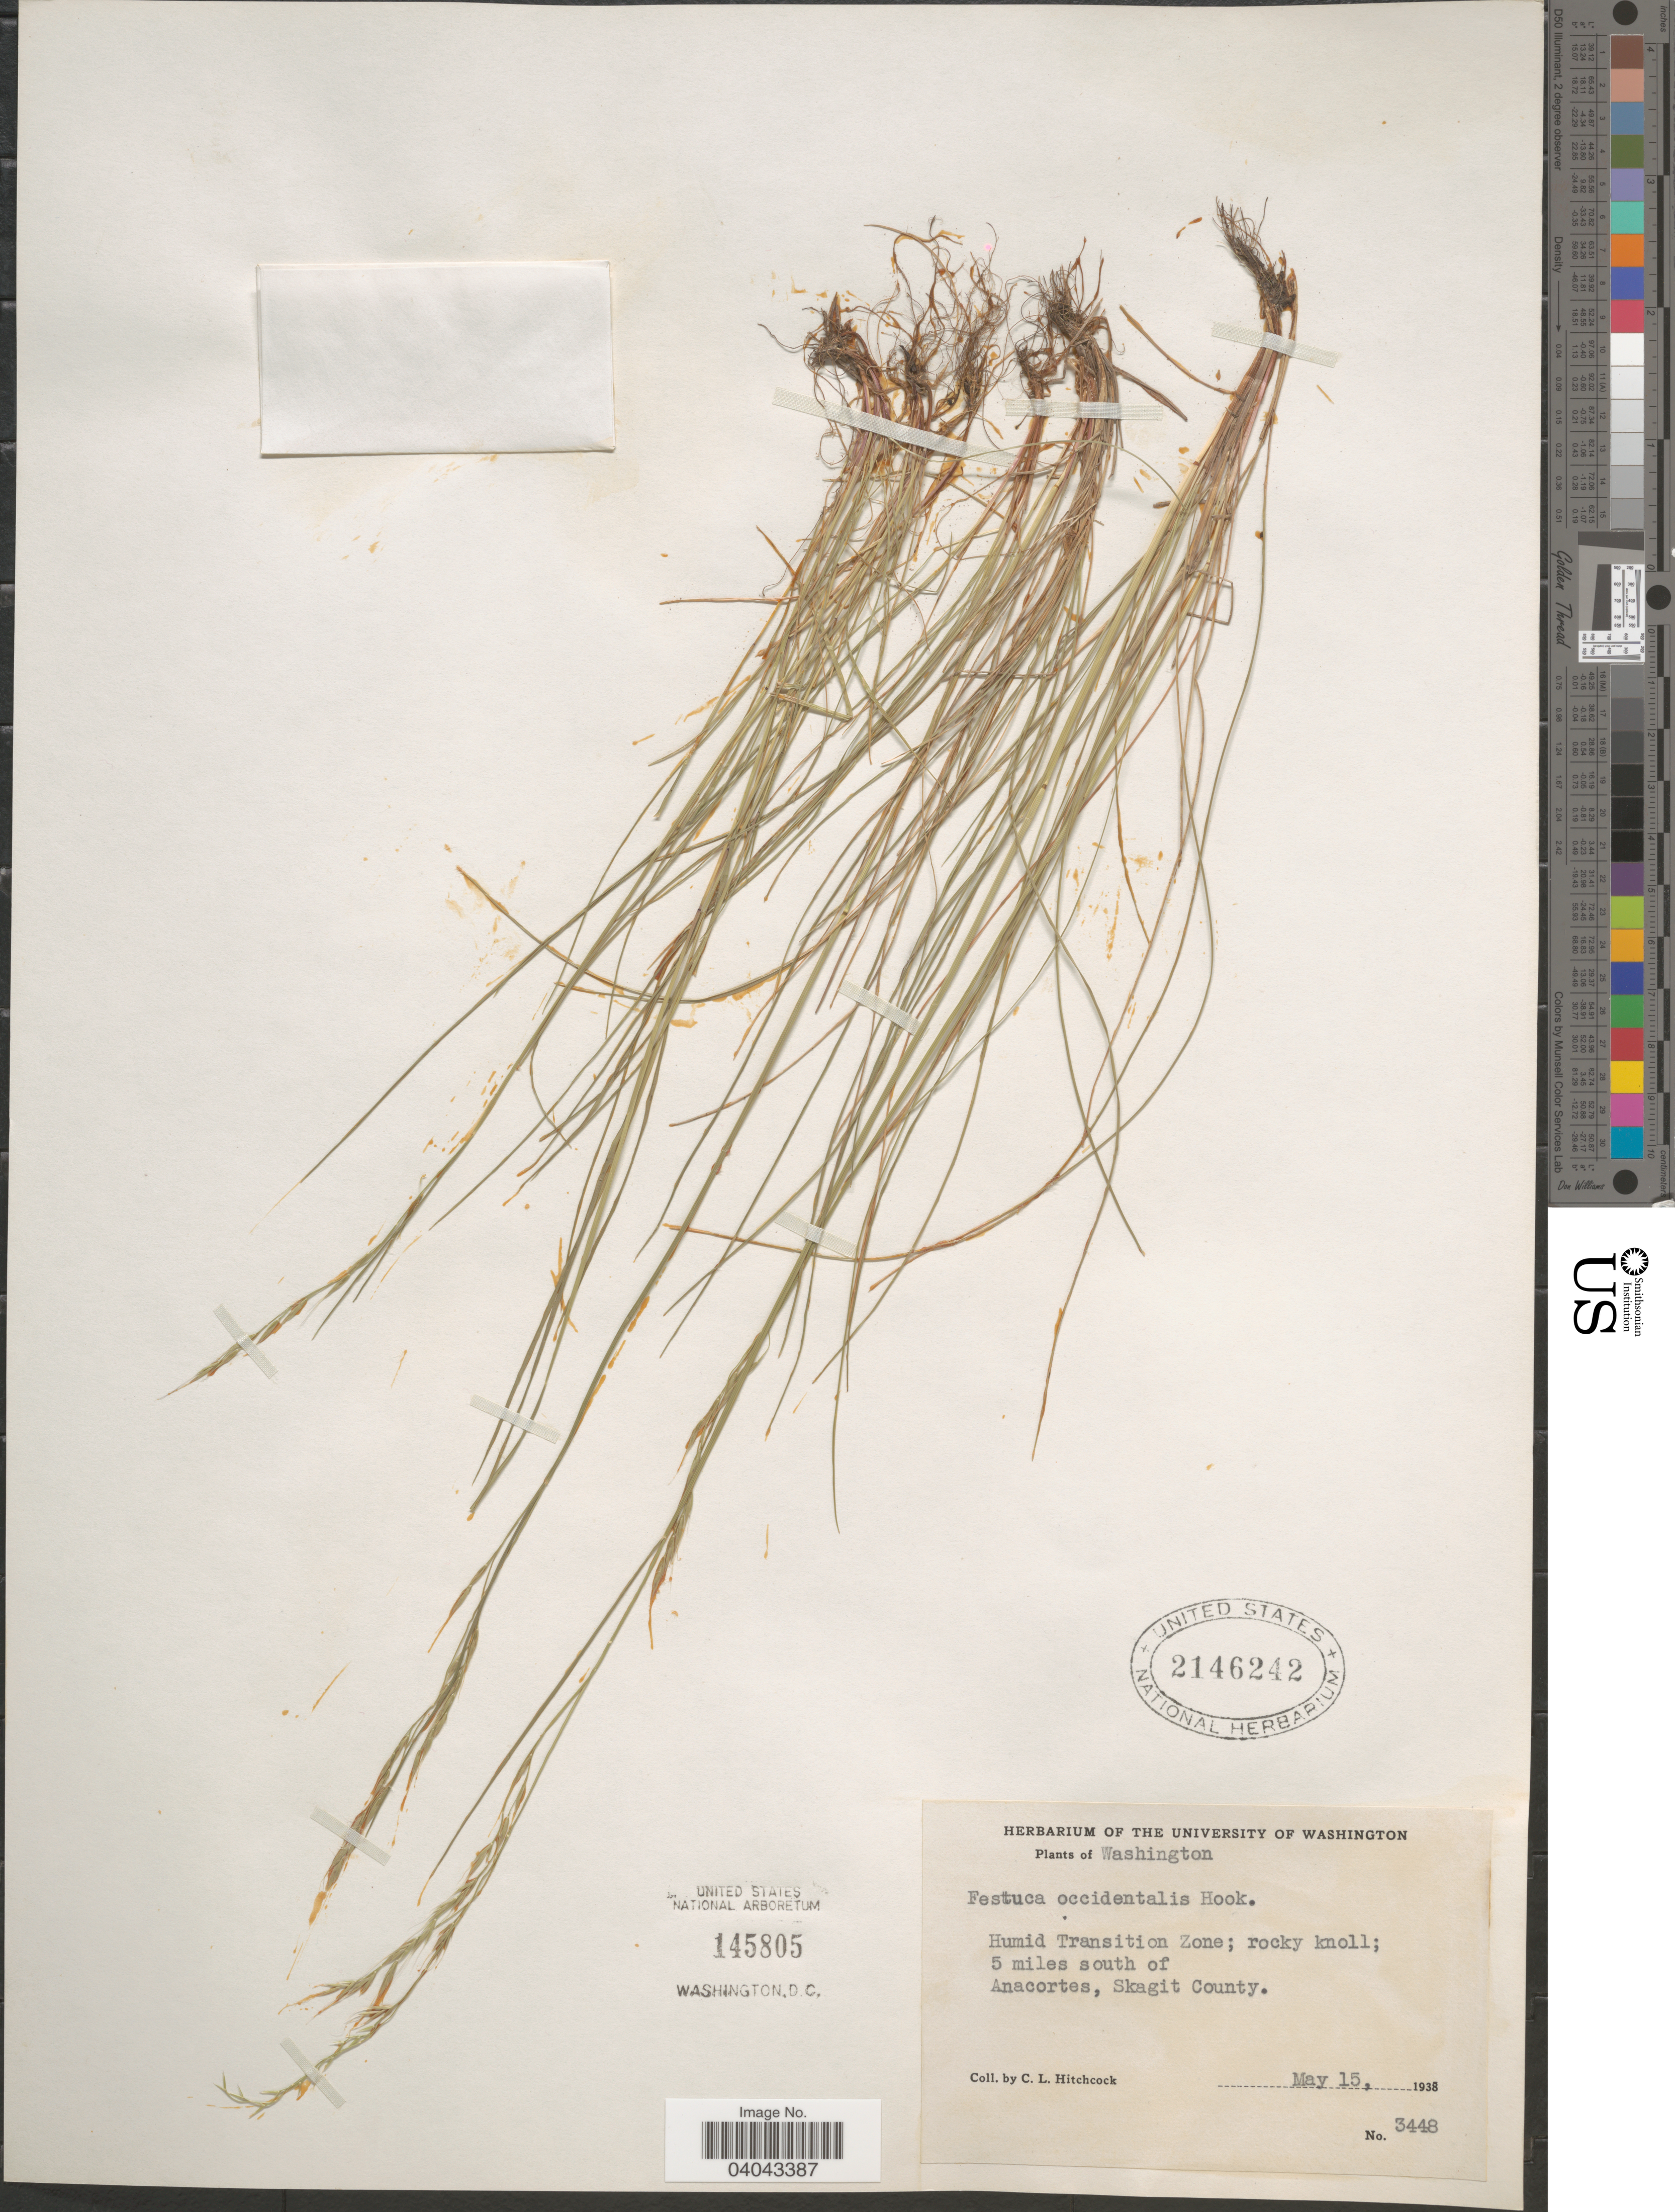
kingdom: Plantae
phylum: Tracheophyta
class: Liliopsida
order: Poales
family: Poaceae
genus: Festuca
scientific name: Festuca occidentalis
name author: Hook.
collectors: C. L. Hitchcock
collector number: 3448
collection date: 1938-05-15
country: United States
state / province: Washington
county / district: Skagit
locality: Humid Transition Zone; rocky knoll; 5 miles south of Anacortes, Skagit County.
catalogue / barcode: US 2146242